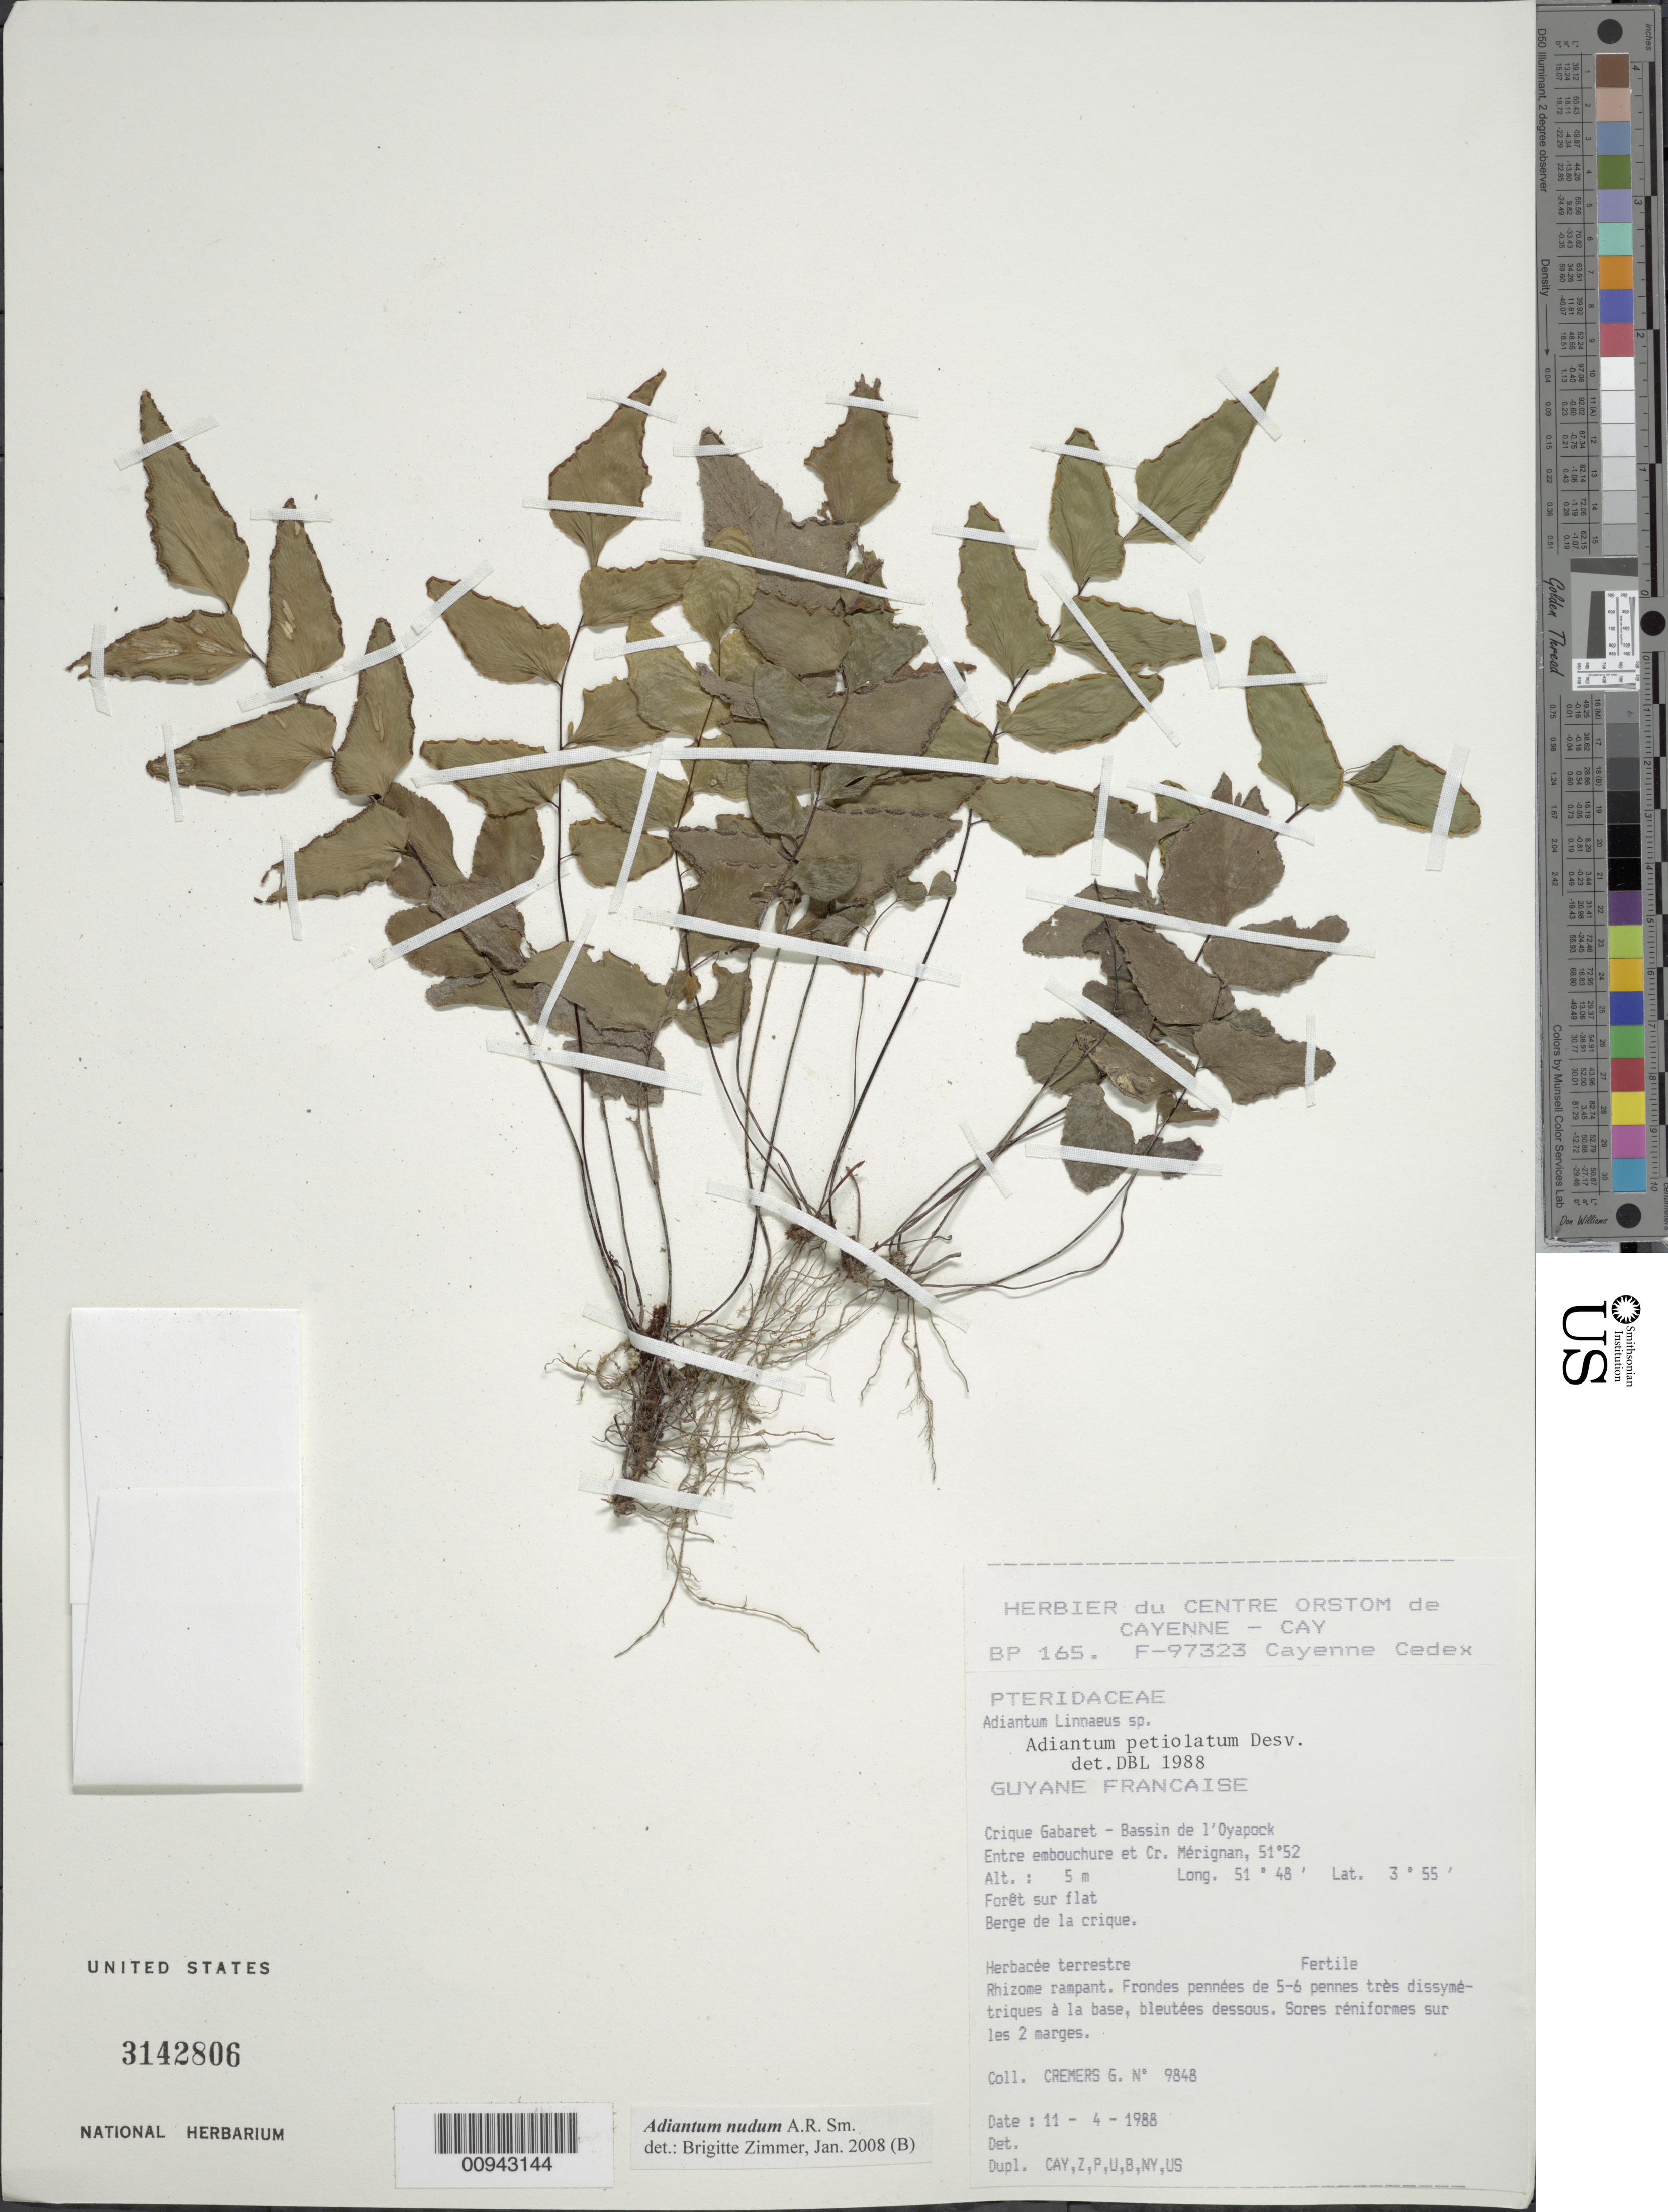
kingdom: Plantae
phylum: Tracheophyta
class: Polypodiopsida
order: Polypodiales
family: Pteridaceae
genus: Adiantum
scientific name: Adiantum nudum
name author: A.R. Sm.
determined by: Zimmer, B.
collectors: G. Cremers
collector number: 9848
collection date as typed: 11-Apr-88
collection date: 1988-04-11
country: French Guiana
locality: Crique Gabaret, Bassin de l'Oyapock, entre embouchure et Cr. Mérignan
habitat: Forest on flatland; berge de la crique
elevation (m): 5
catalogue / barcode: US 3142806